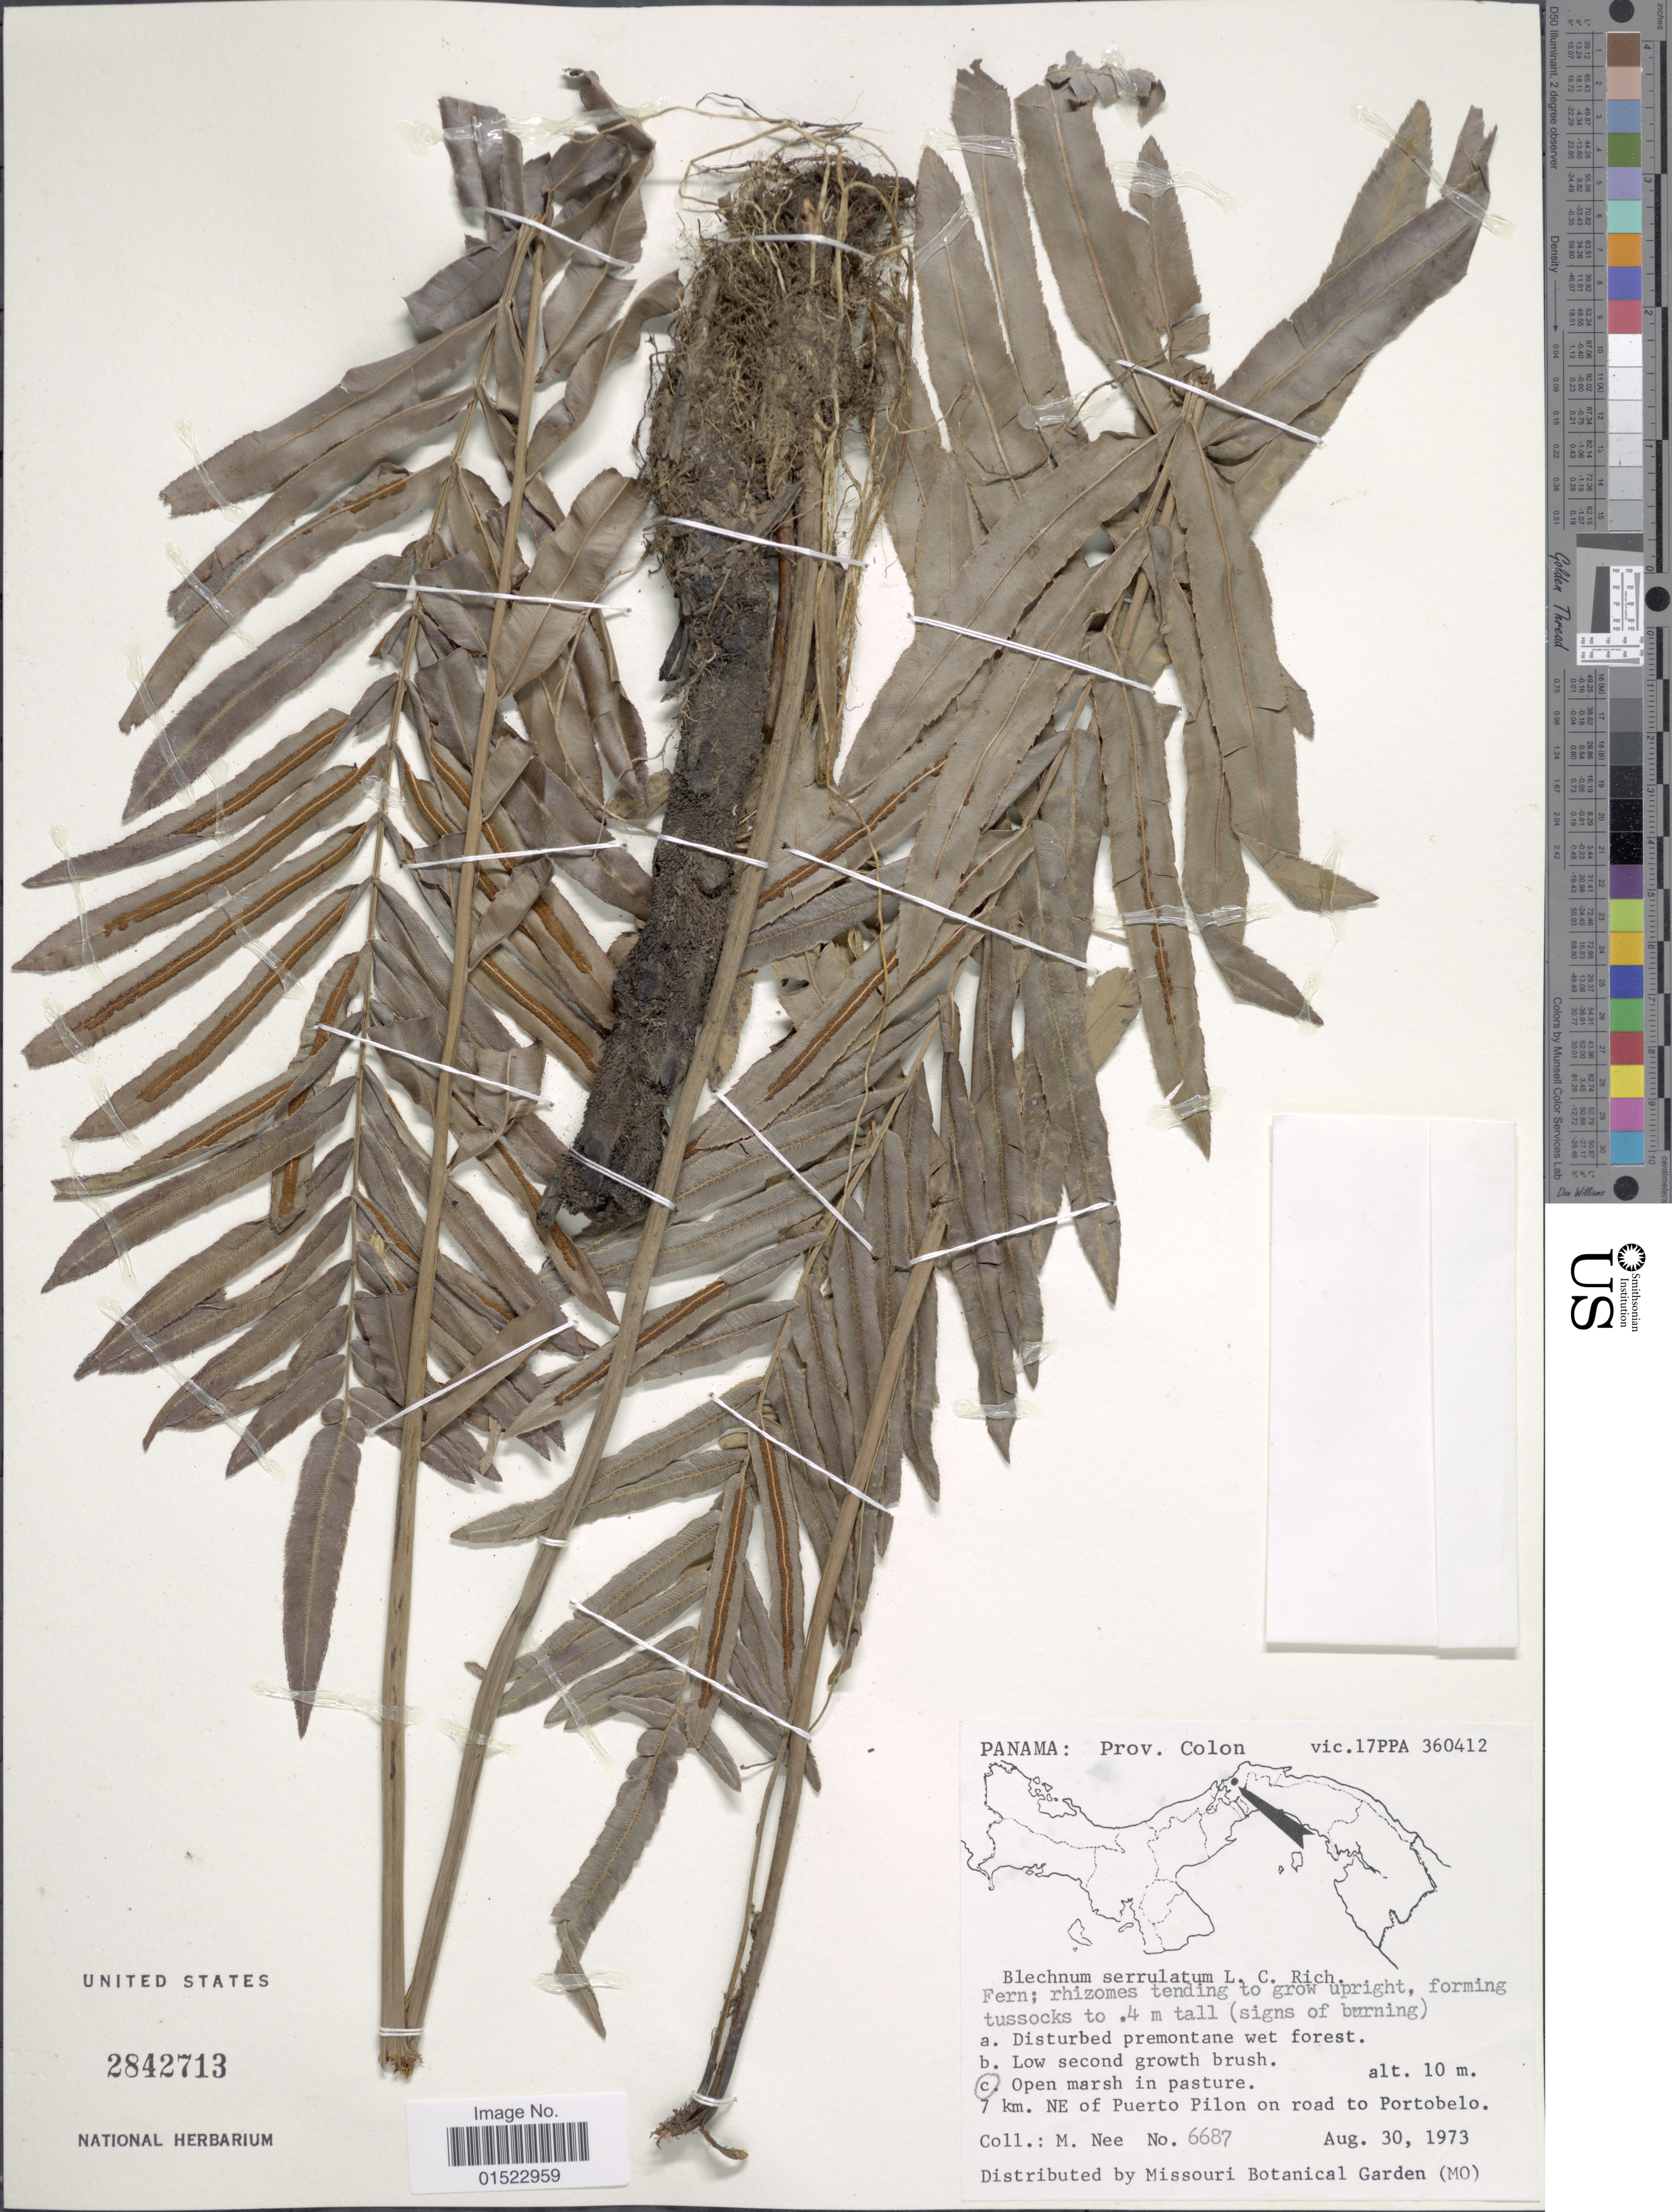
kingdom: Plantae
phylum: Tracheophyta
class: Polypodiopsida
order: Polypodiales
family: Blechnaceae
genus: Telmatoblechnum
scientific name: Telmatoblechnum serrulatum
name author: (Rich.) Perrie et al.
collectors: M. Nee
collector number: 6687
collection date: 1973-08-30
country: Panama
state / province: Colón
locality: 7 km. NE of Puerto Pilon on road to Portobelo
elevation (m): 10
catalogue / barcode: US 2842713